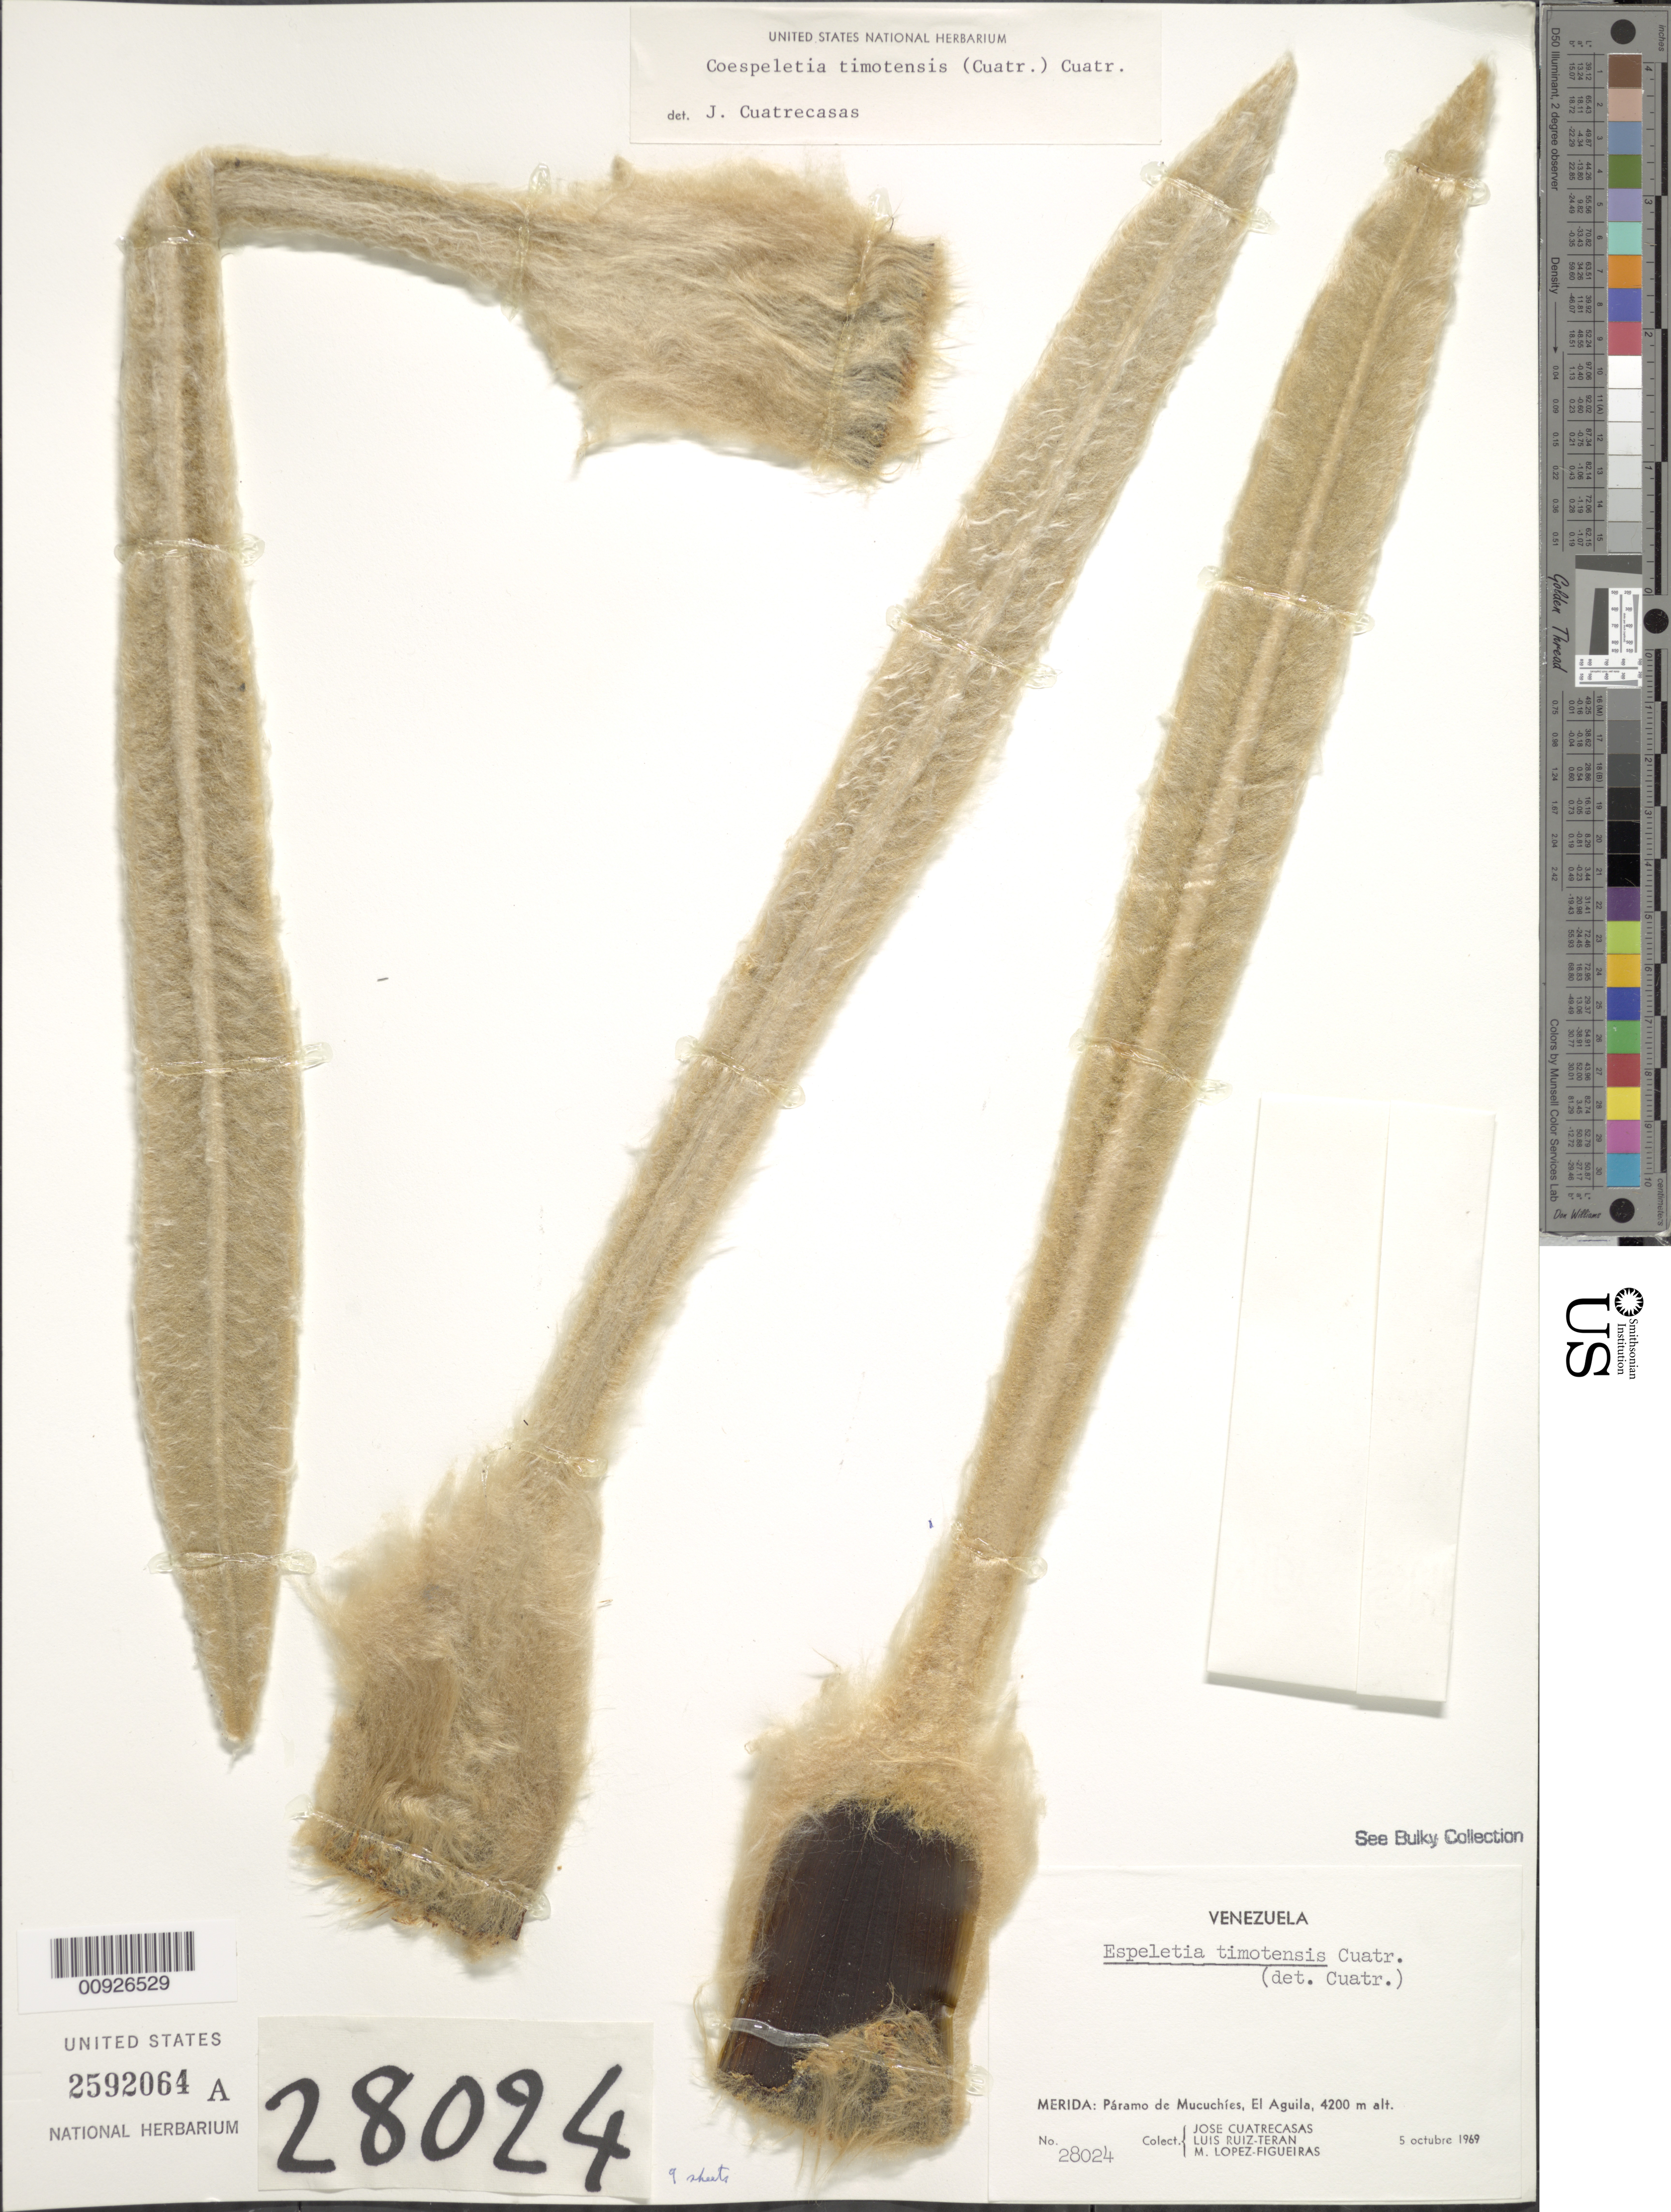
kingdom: Plantae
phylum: Tracheophyta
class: Magnoliopsida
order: Asterales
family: Asteraceae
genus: Coespeletia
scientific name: Coespeletia timotensis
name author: (Cuatrec.) Cuatrec.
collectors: J. Cuatrecasas, L. E. Ruíz-Terán & M. López Figueiras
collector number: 28024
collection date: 1969-10-05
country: Venezuela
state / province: Mérida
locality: P. de Mucuchíes. El Águila.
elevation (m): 4200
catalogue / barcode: US 2592064A